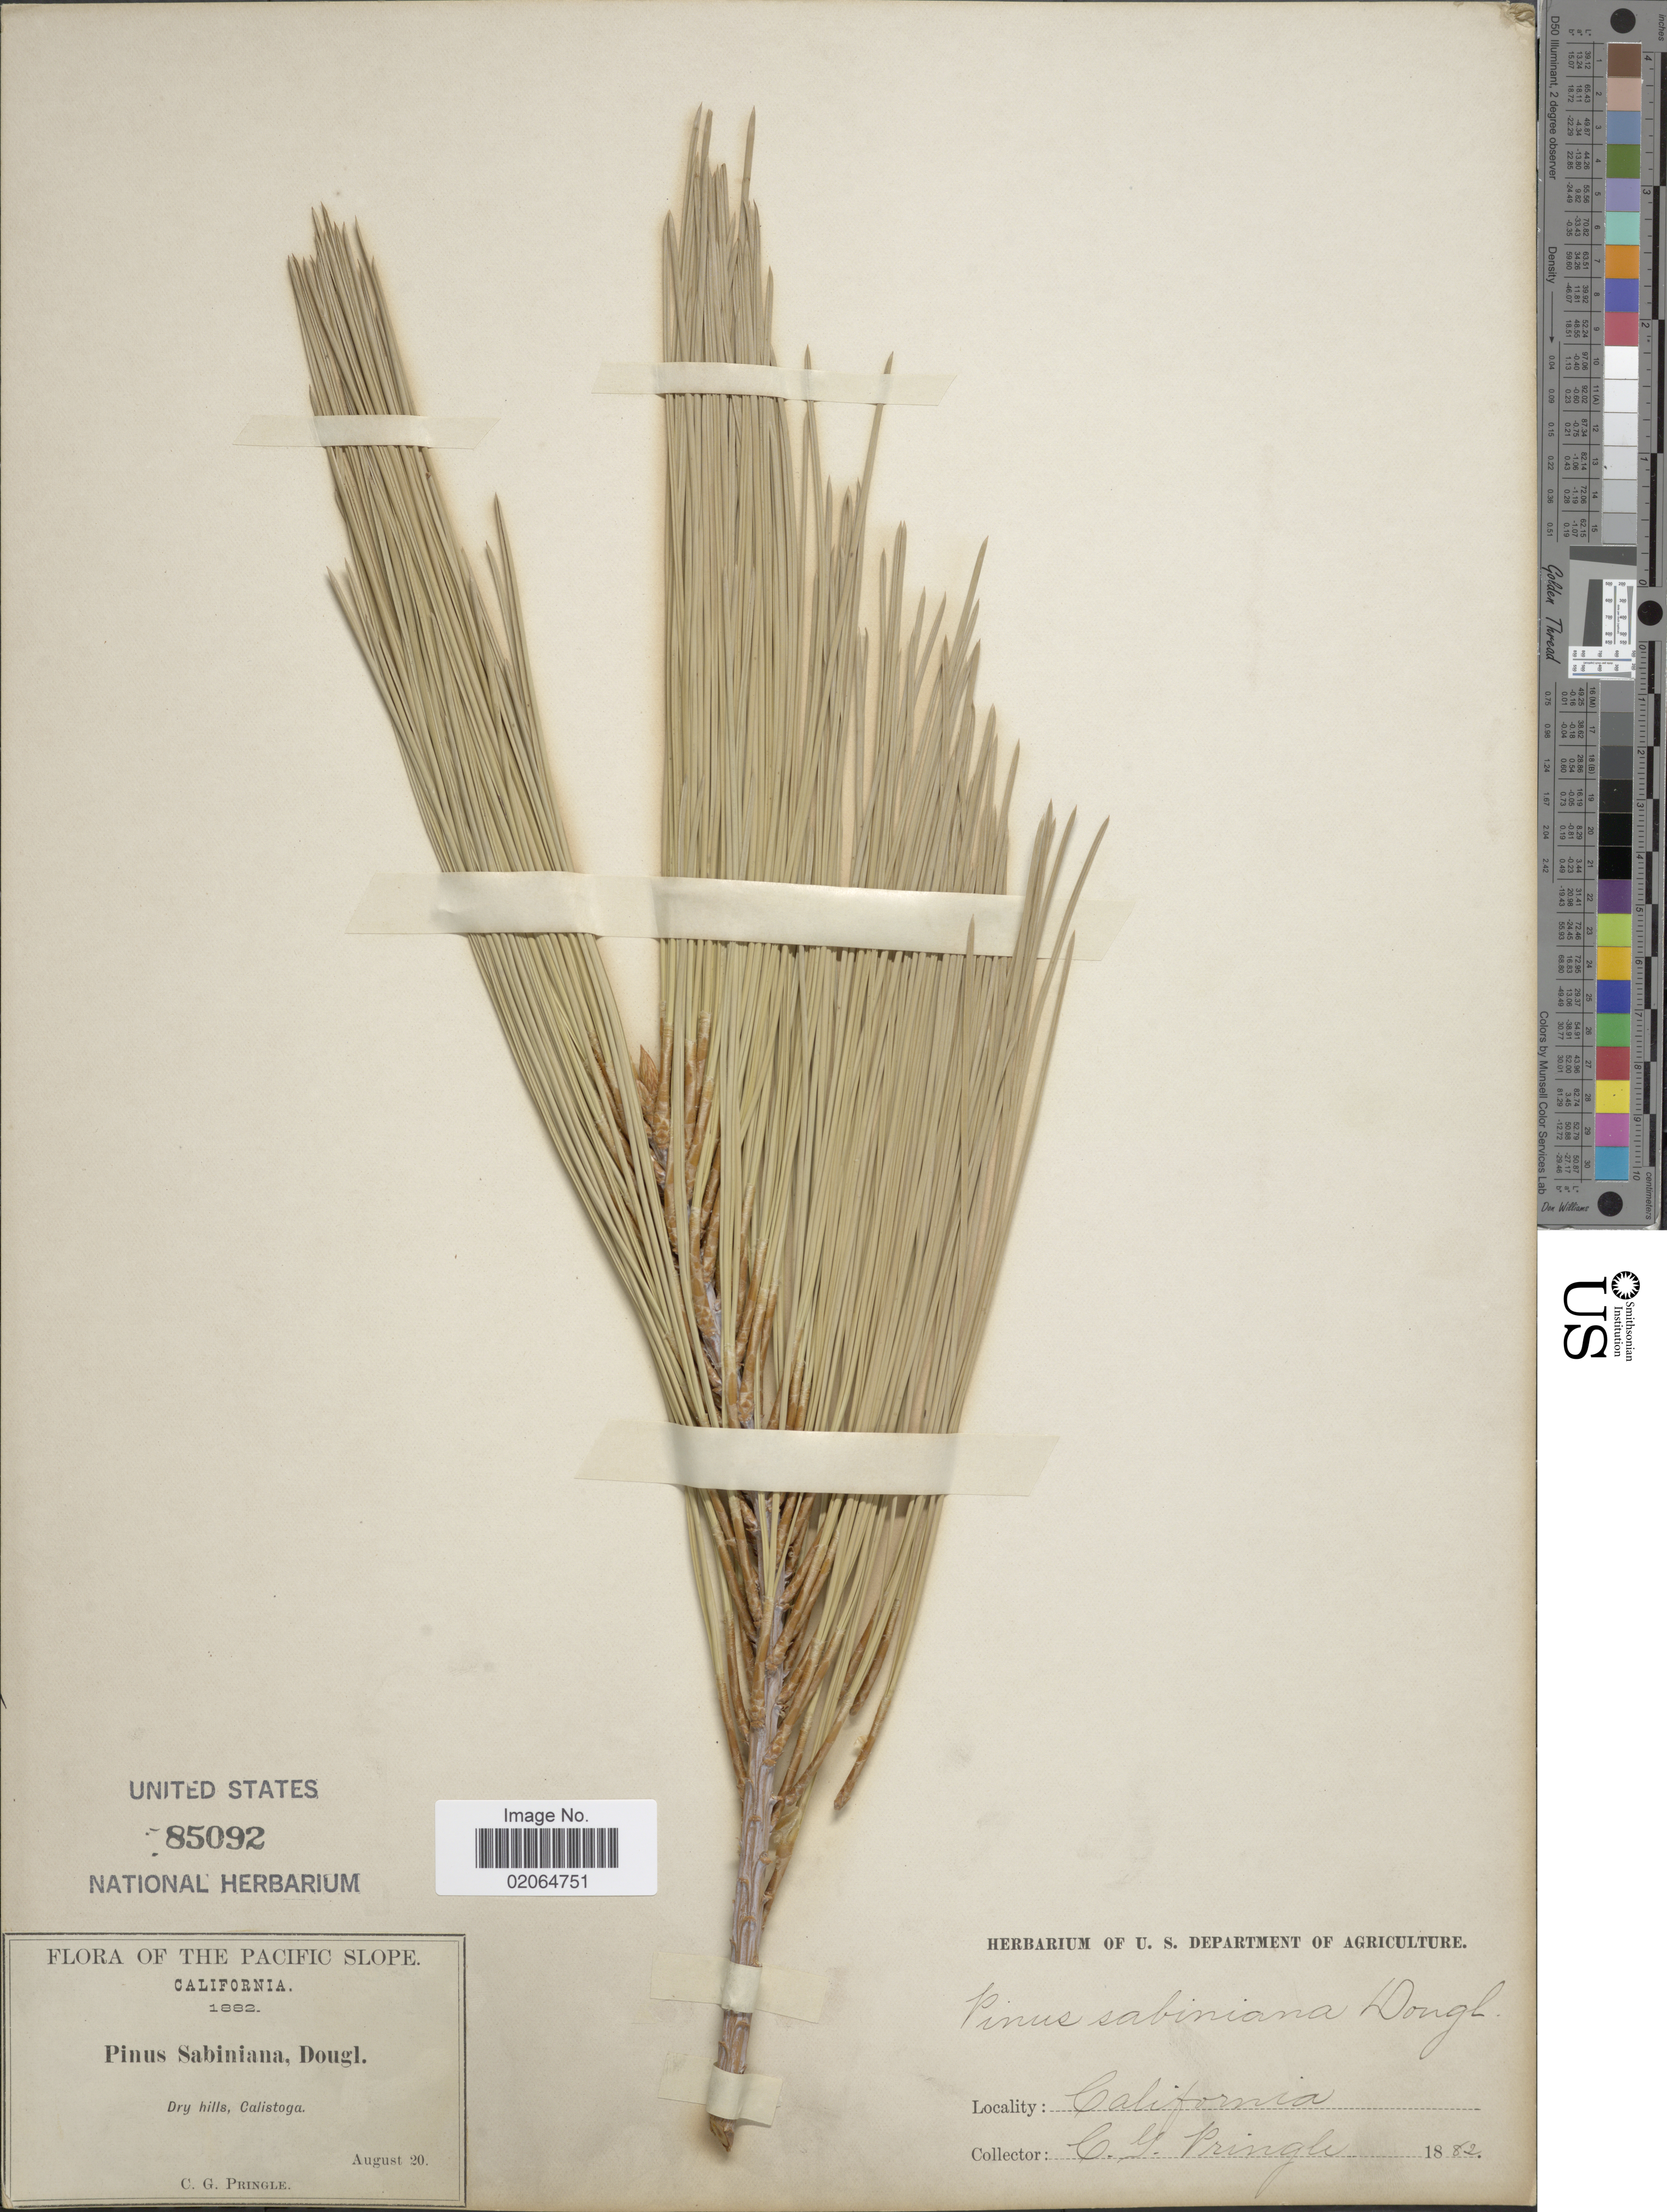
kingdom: Plantae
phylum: Tracheophyta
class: Pinopsida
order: Pinales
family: Pinaceae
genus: Pinus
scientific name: Pinus sabiniana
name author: Douglas ex D. Don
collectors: C. G. Pringle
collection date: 1882-08-20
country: United States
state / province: California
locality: Pacific Slope, Dry hills, Calistoga.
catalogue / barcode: US 85092